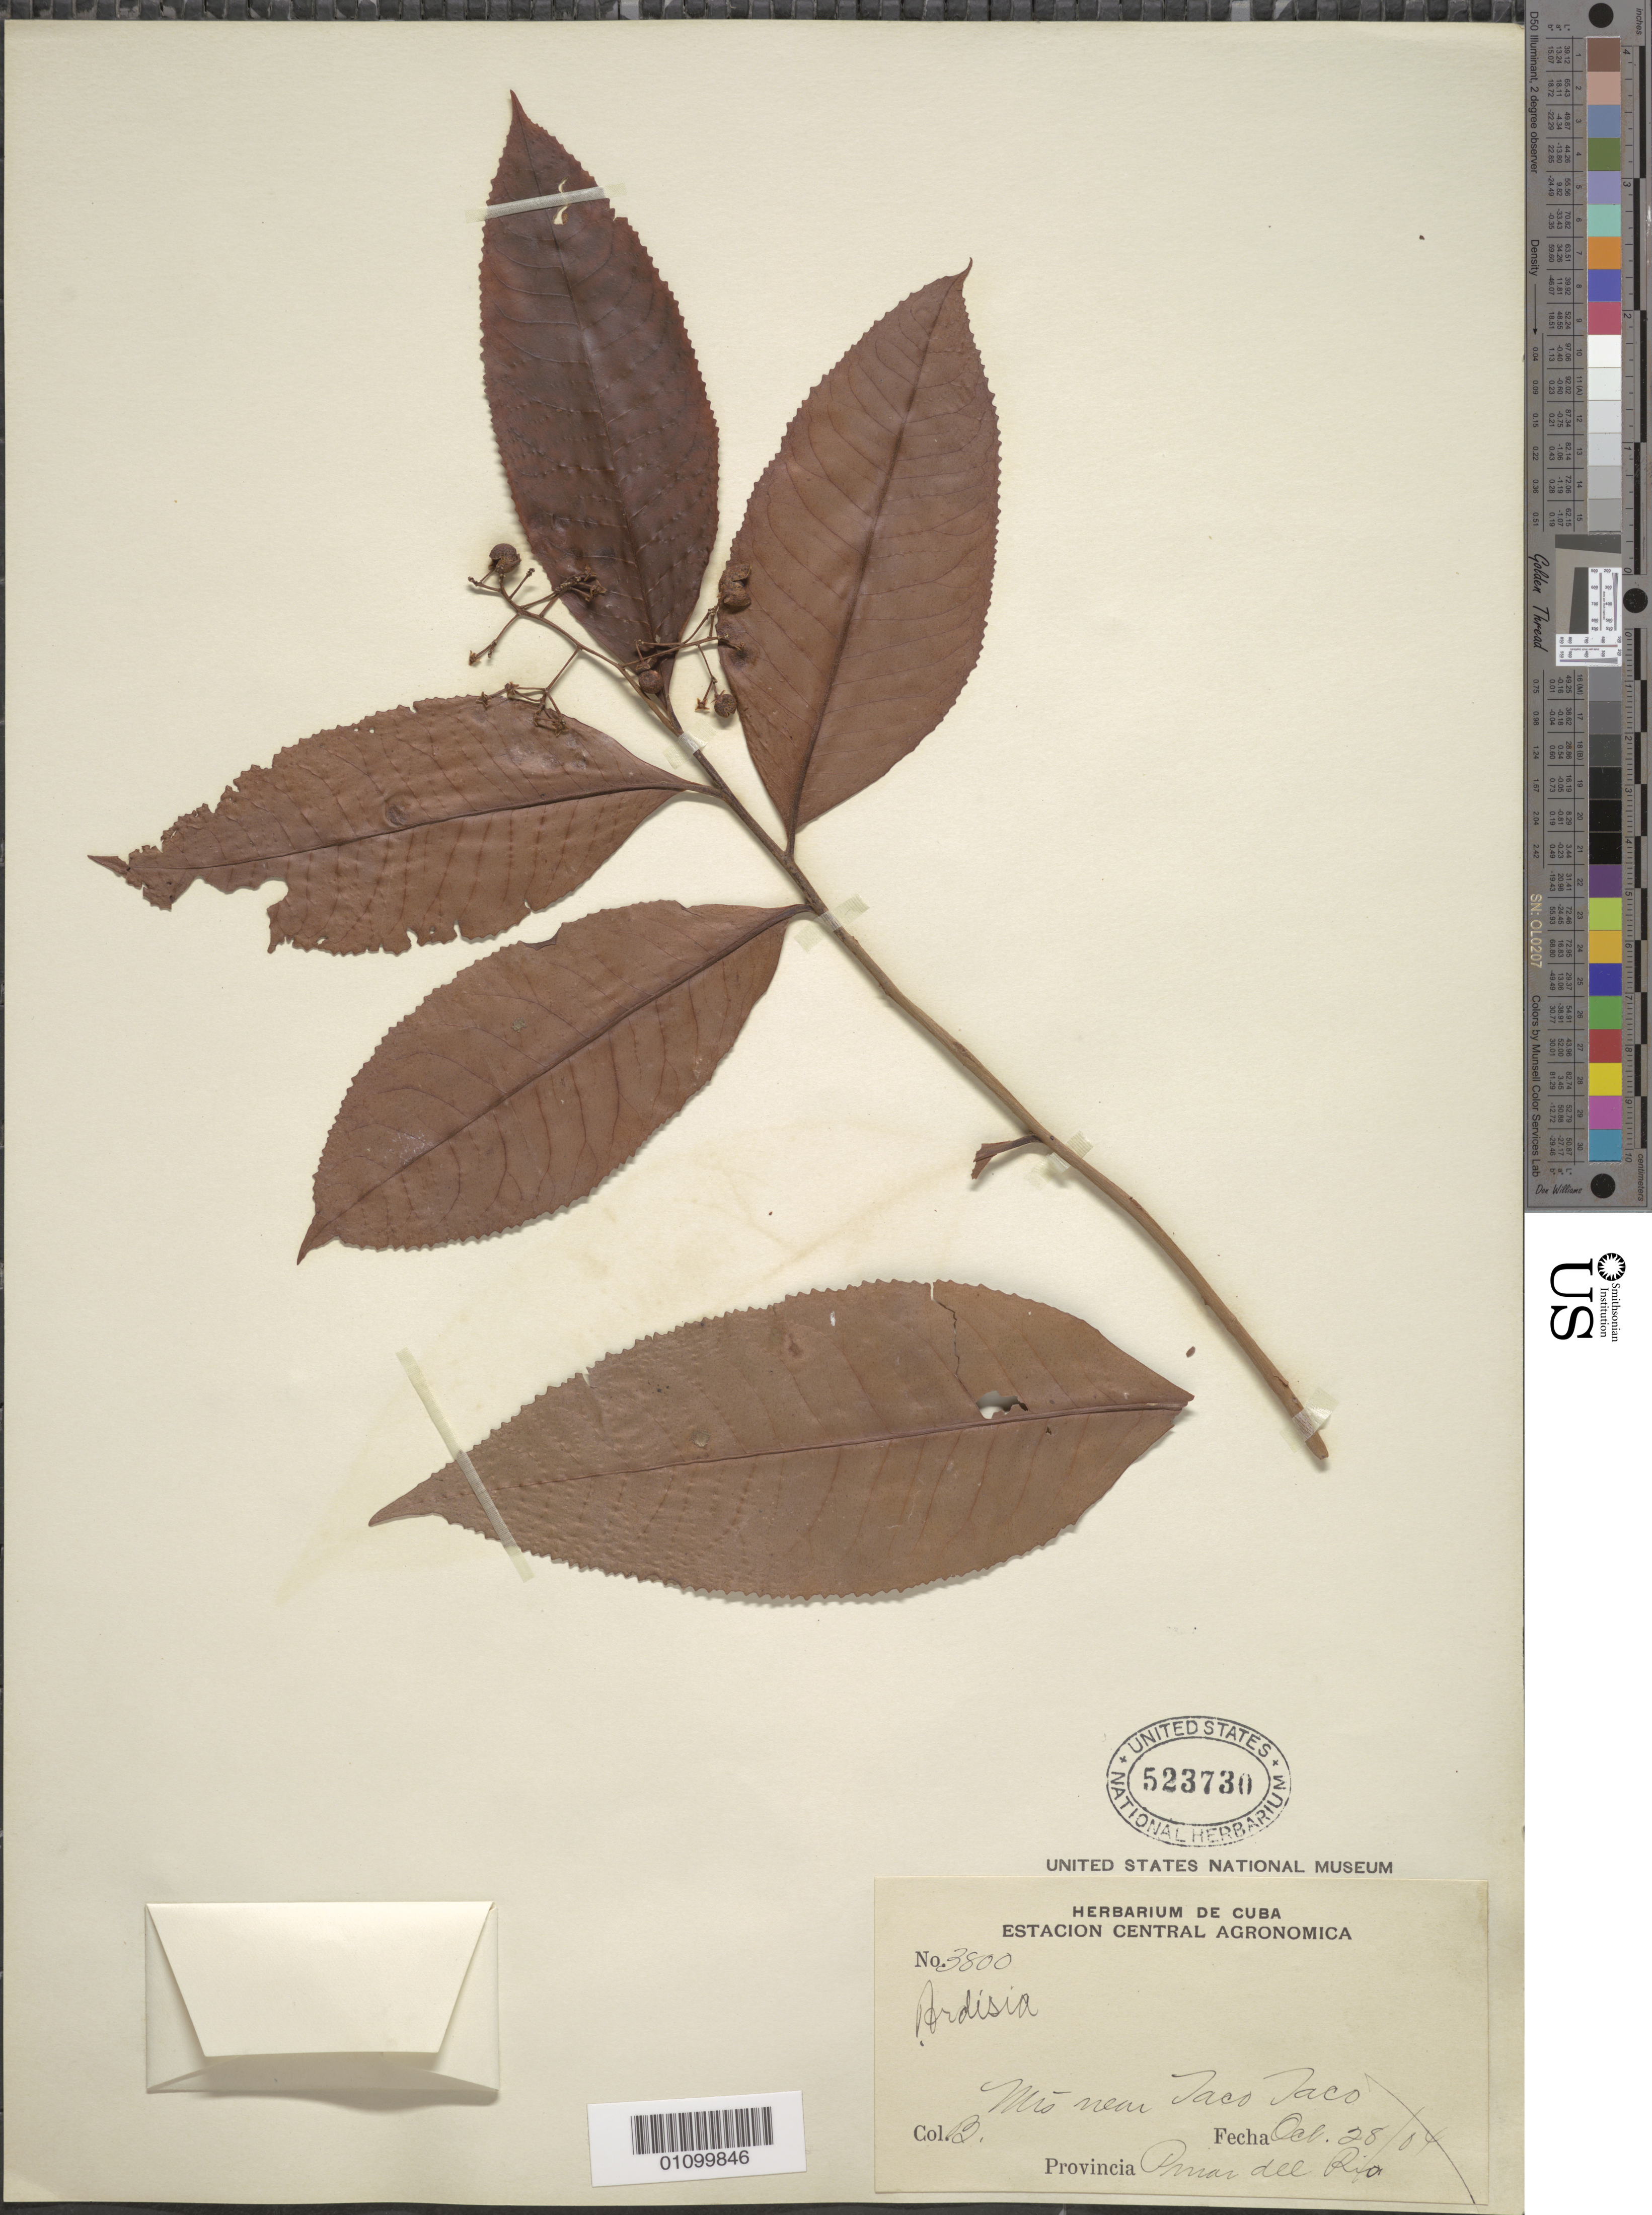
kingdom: Plantae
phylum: Tracheophyta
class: Magnoliopsida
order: Ericales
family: Primulaceae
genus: Ardisia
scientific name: Ardisia dentata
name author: (A. DC.) Mez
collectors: C. F. Baker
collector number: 3800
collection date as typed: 28 Oct 1904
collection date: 1904-10-28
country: Cuba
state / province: Pinar del Rio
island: Cuba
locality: Mts near Taco-Taco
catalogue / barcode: US 523730